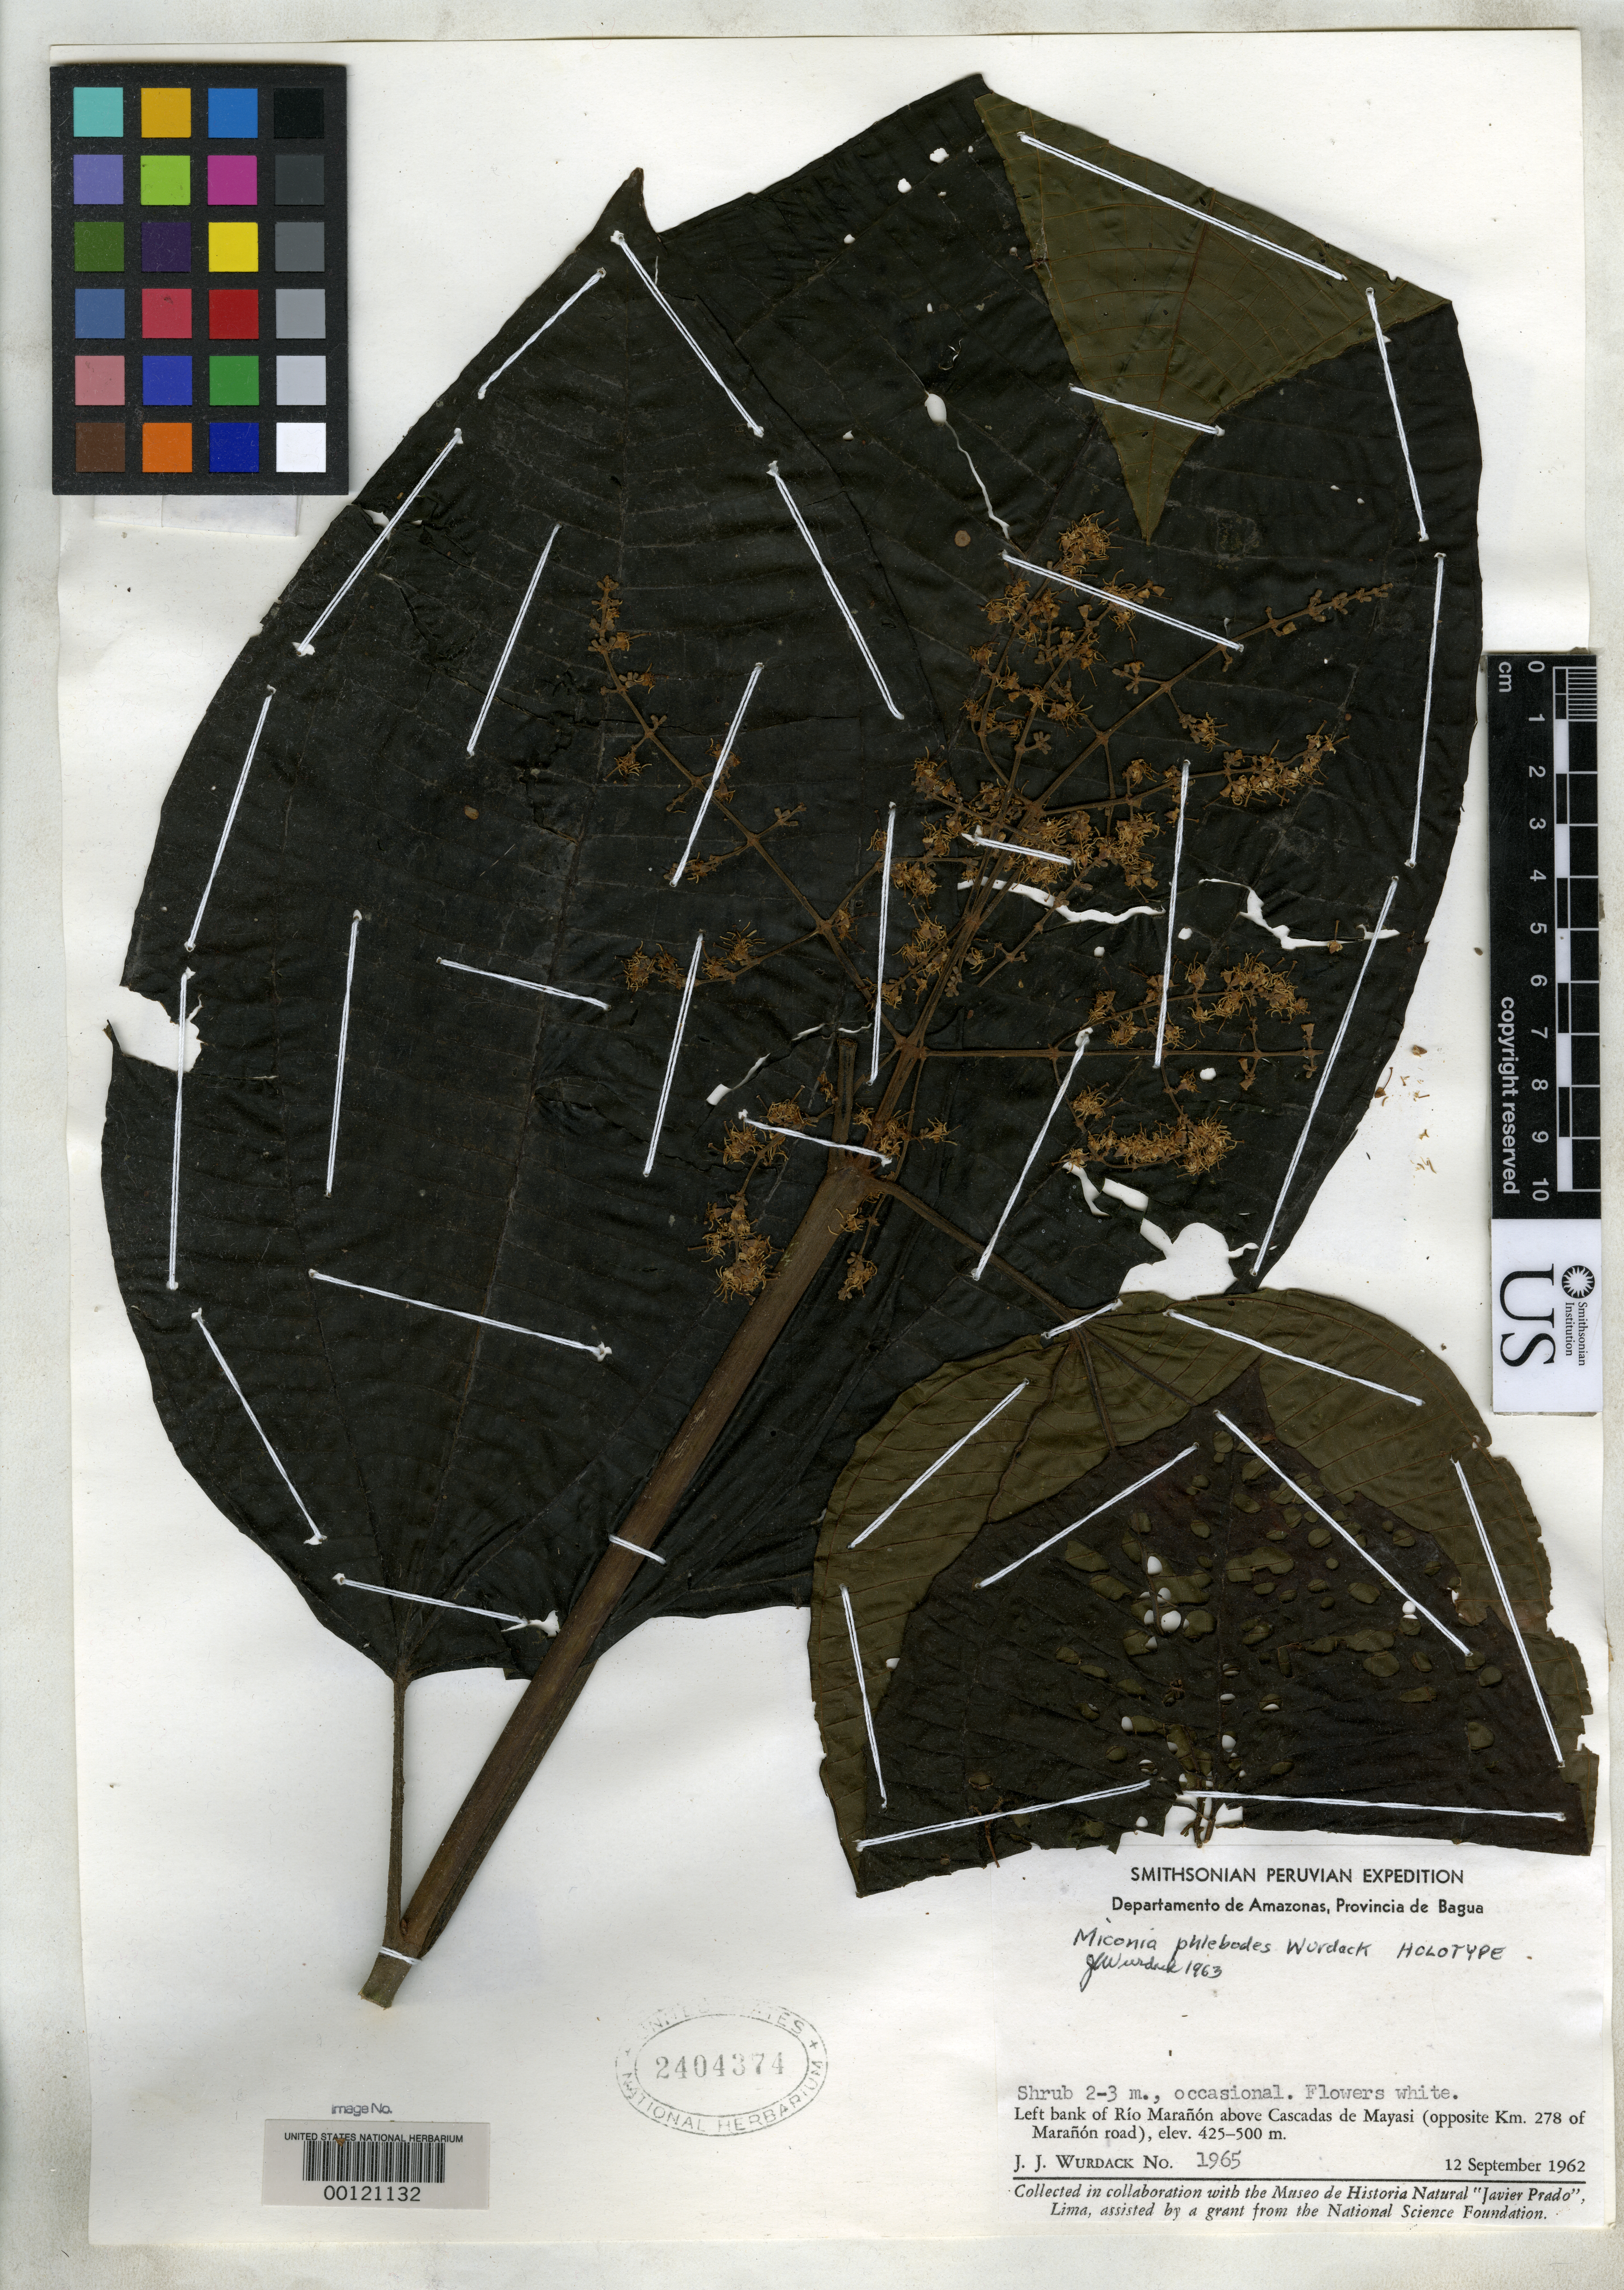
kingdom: Plantae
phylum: Tracheophyta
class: Magnoliopsida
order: Myrtales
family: Melastomataceae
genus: Miconia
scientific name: Miconia phlebodes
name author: Wurdack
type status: Holotype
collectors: J. J. Wurdack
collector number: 1965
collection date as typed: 12 Sep 1962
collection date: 1962-09-12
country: Peru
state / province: Amazonas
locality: Río Maranon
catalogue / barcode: US 2404374